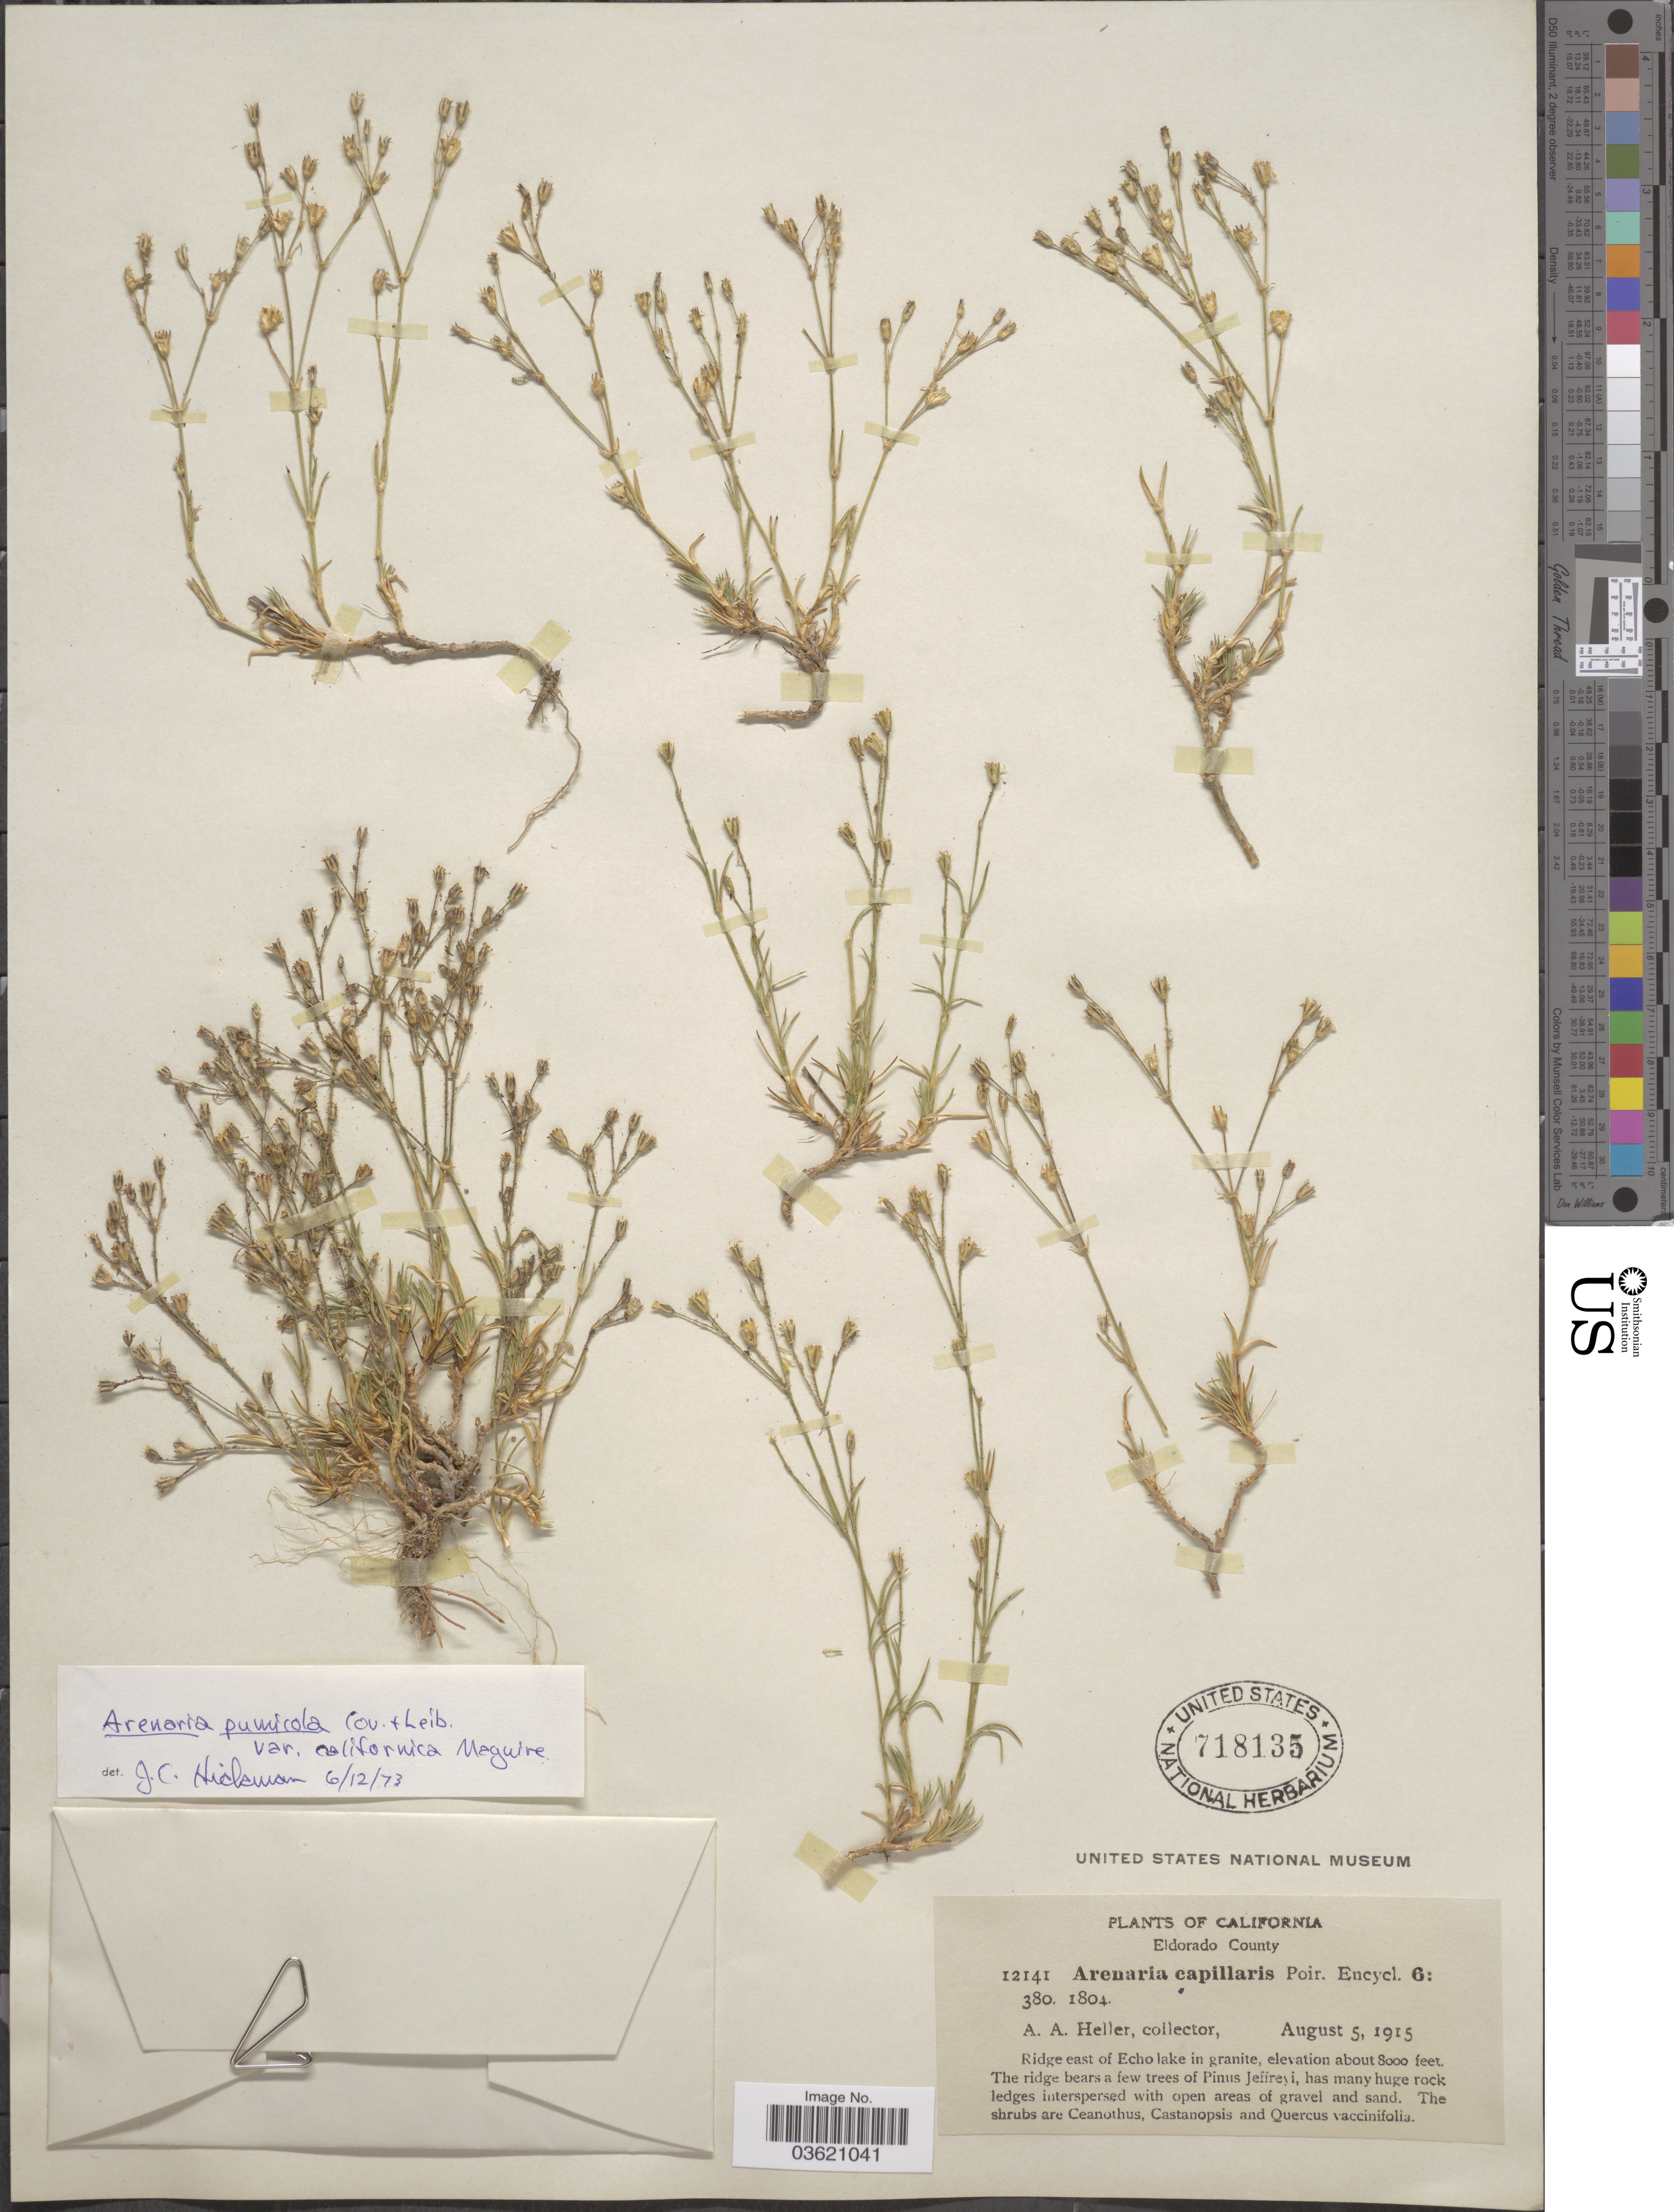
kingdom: Plantae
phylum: Tracheophyta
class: Magnoliopsida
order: Caryophyllales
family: Caryophyllaceae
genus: Eremogone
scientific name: Eremogone aculeata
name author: (S. Watson) Ikonn.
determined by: U.S. National Herbarium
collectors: A. A. Heller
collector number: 12141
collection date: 1915-08-05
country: United States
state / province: California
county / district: El Dorado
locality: Eldorado County. Ridge east of Echo lake.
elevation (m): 2438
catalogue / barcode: US 718135